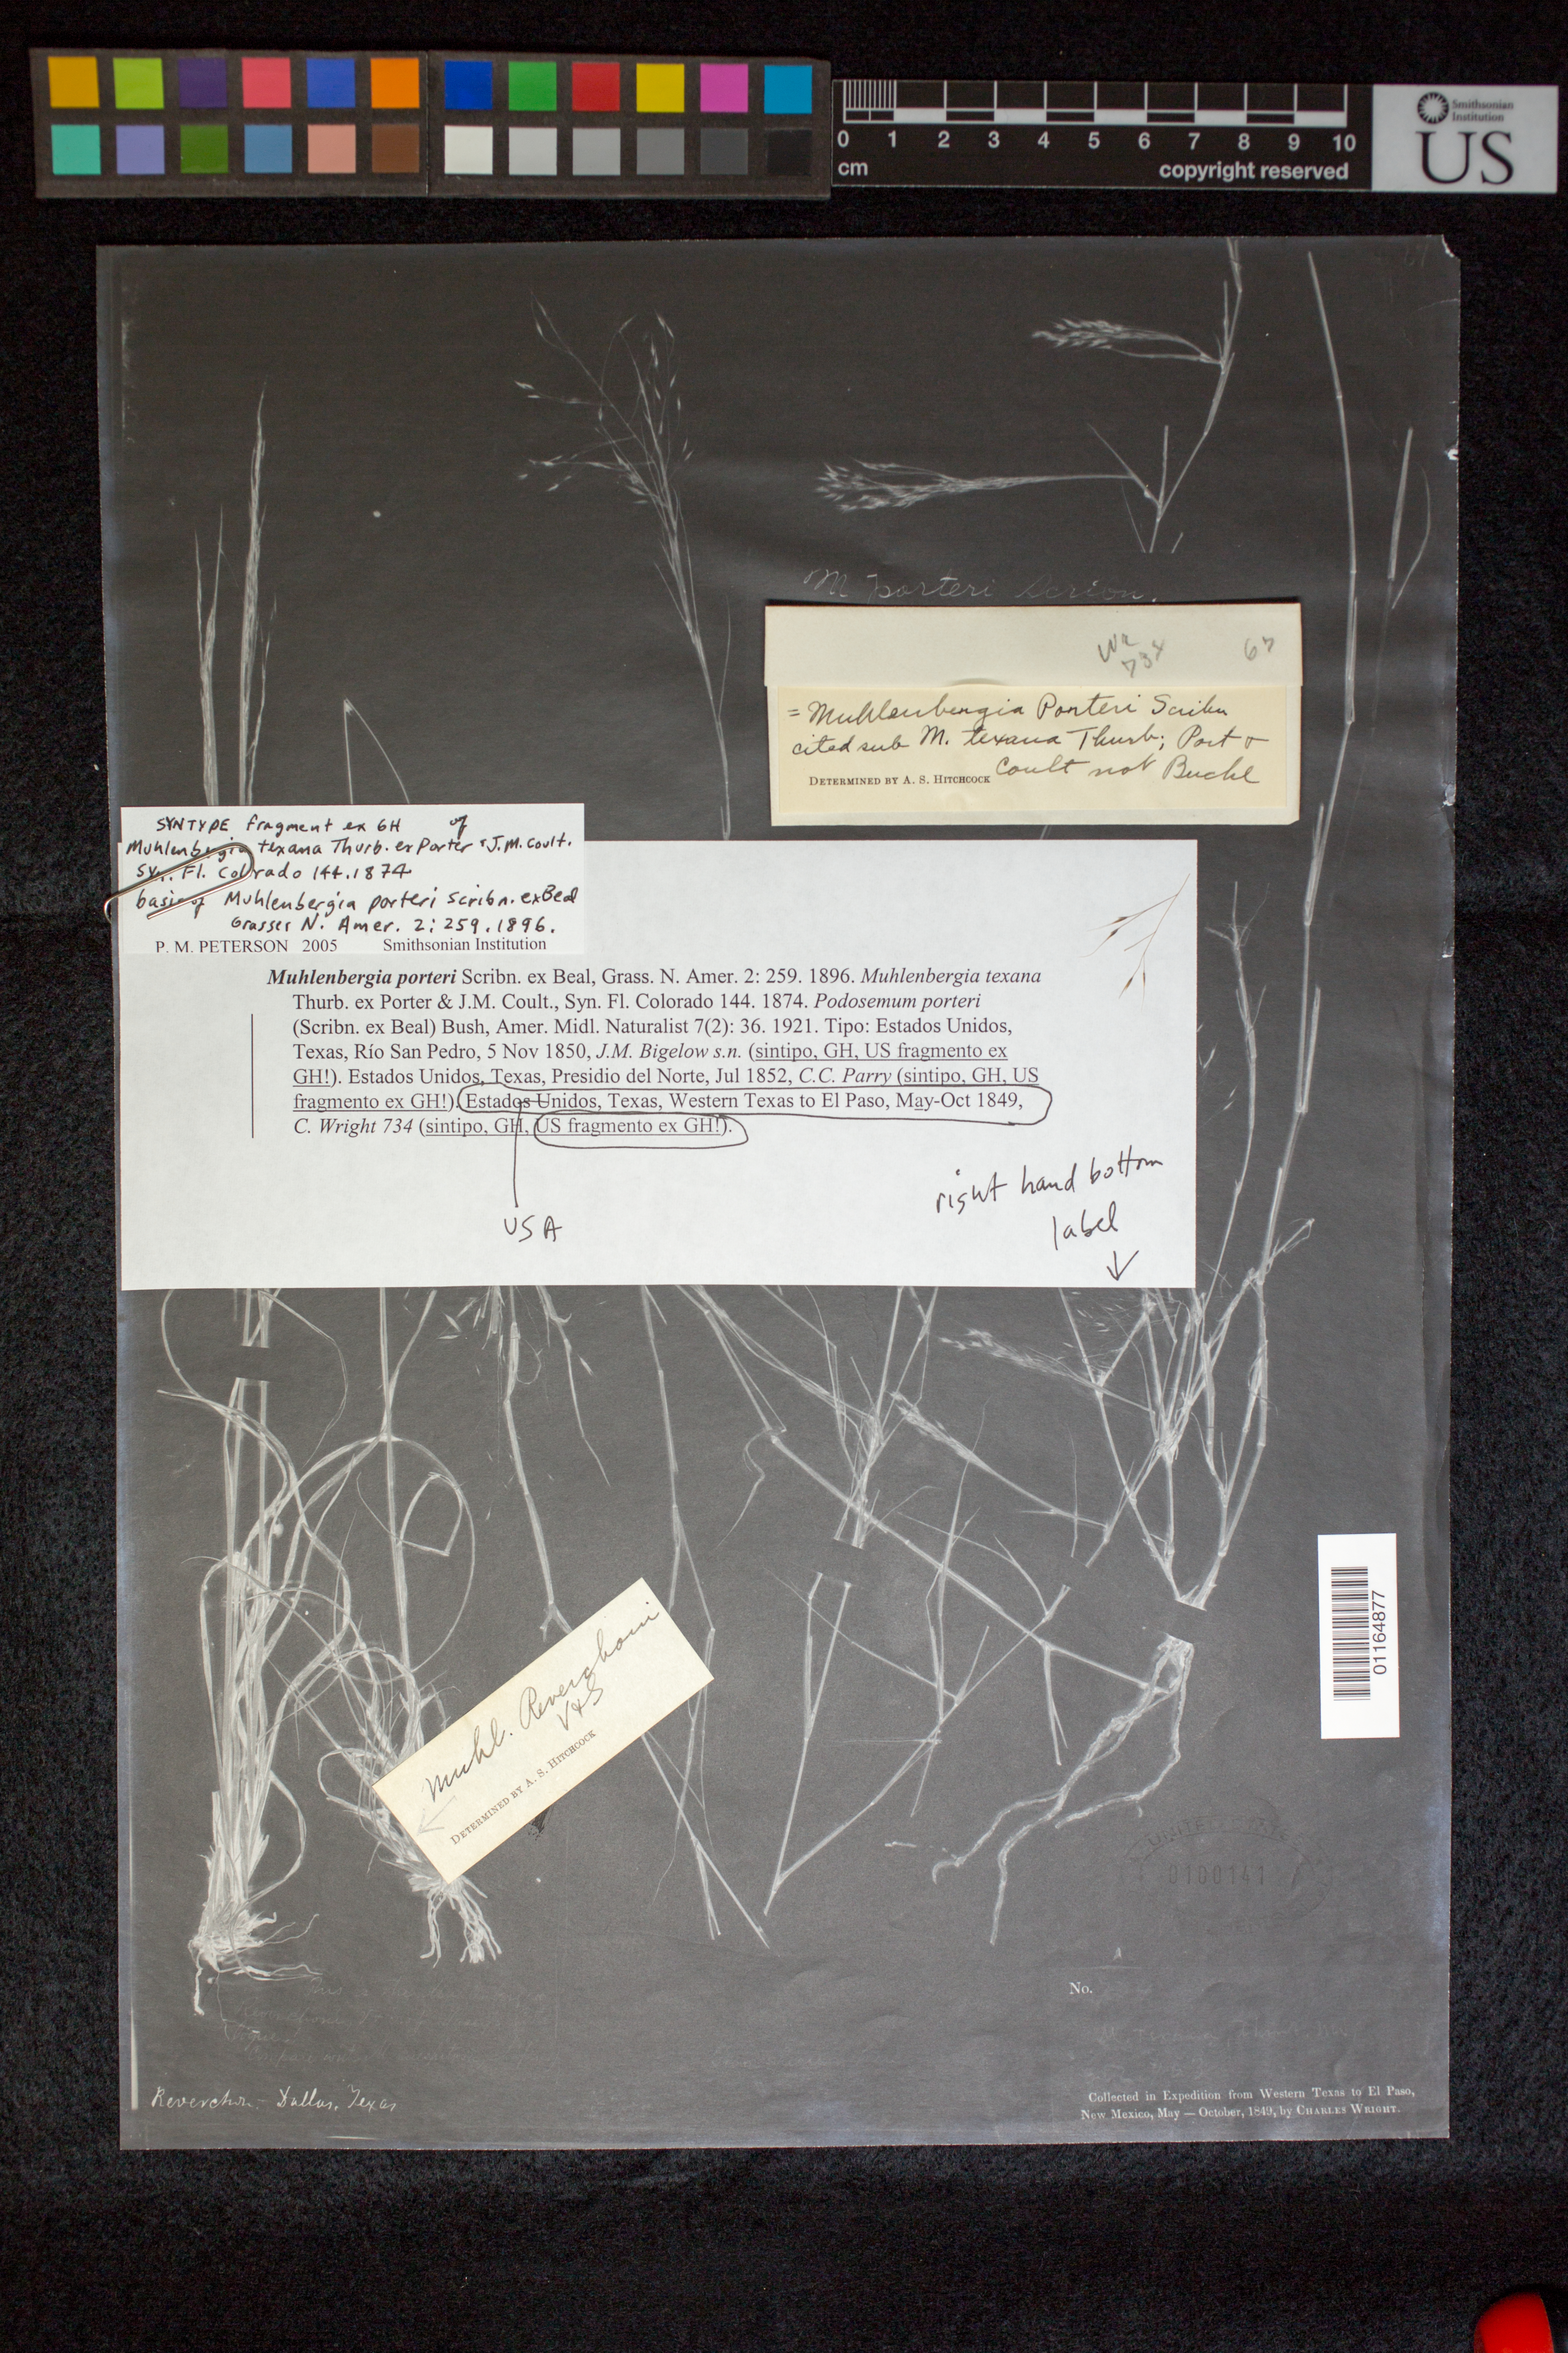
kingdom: Plantae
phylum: Tracheophyta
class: Liliopsida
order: Poales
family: Poaceae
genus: Muhlenbergia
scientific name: Muhlenbergia texana Thurb., nom. illeg.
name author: Thurb. in Porter & J.M. Coult.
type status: Isosyntype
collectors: C. Wright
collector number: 734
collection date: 1849-05/1849-10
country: United States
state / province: Texas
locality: Western Texas to El Paso, New Mexico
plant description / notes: Photostat and fragmentary material of type specimen ex herb. Harvard University (Gray Herbarium)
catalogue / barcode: US 100141